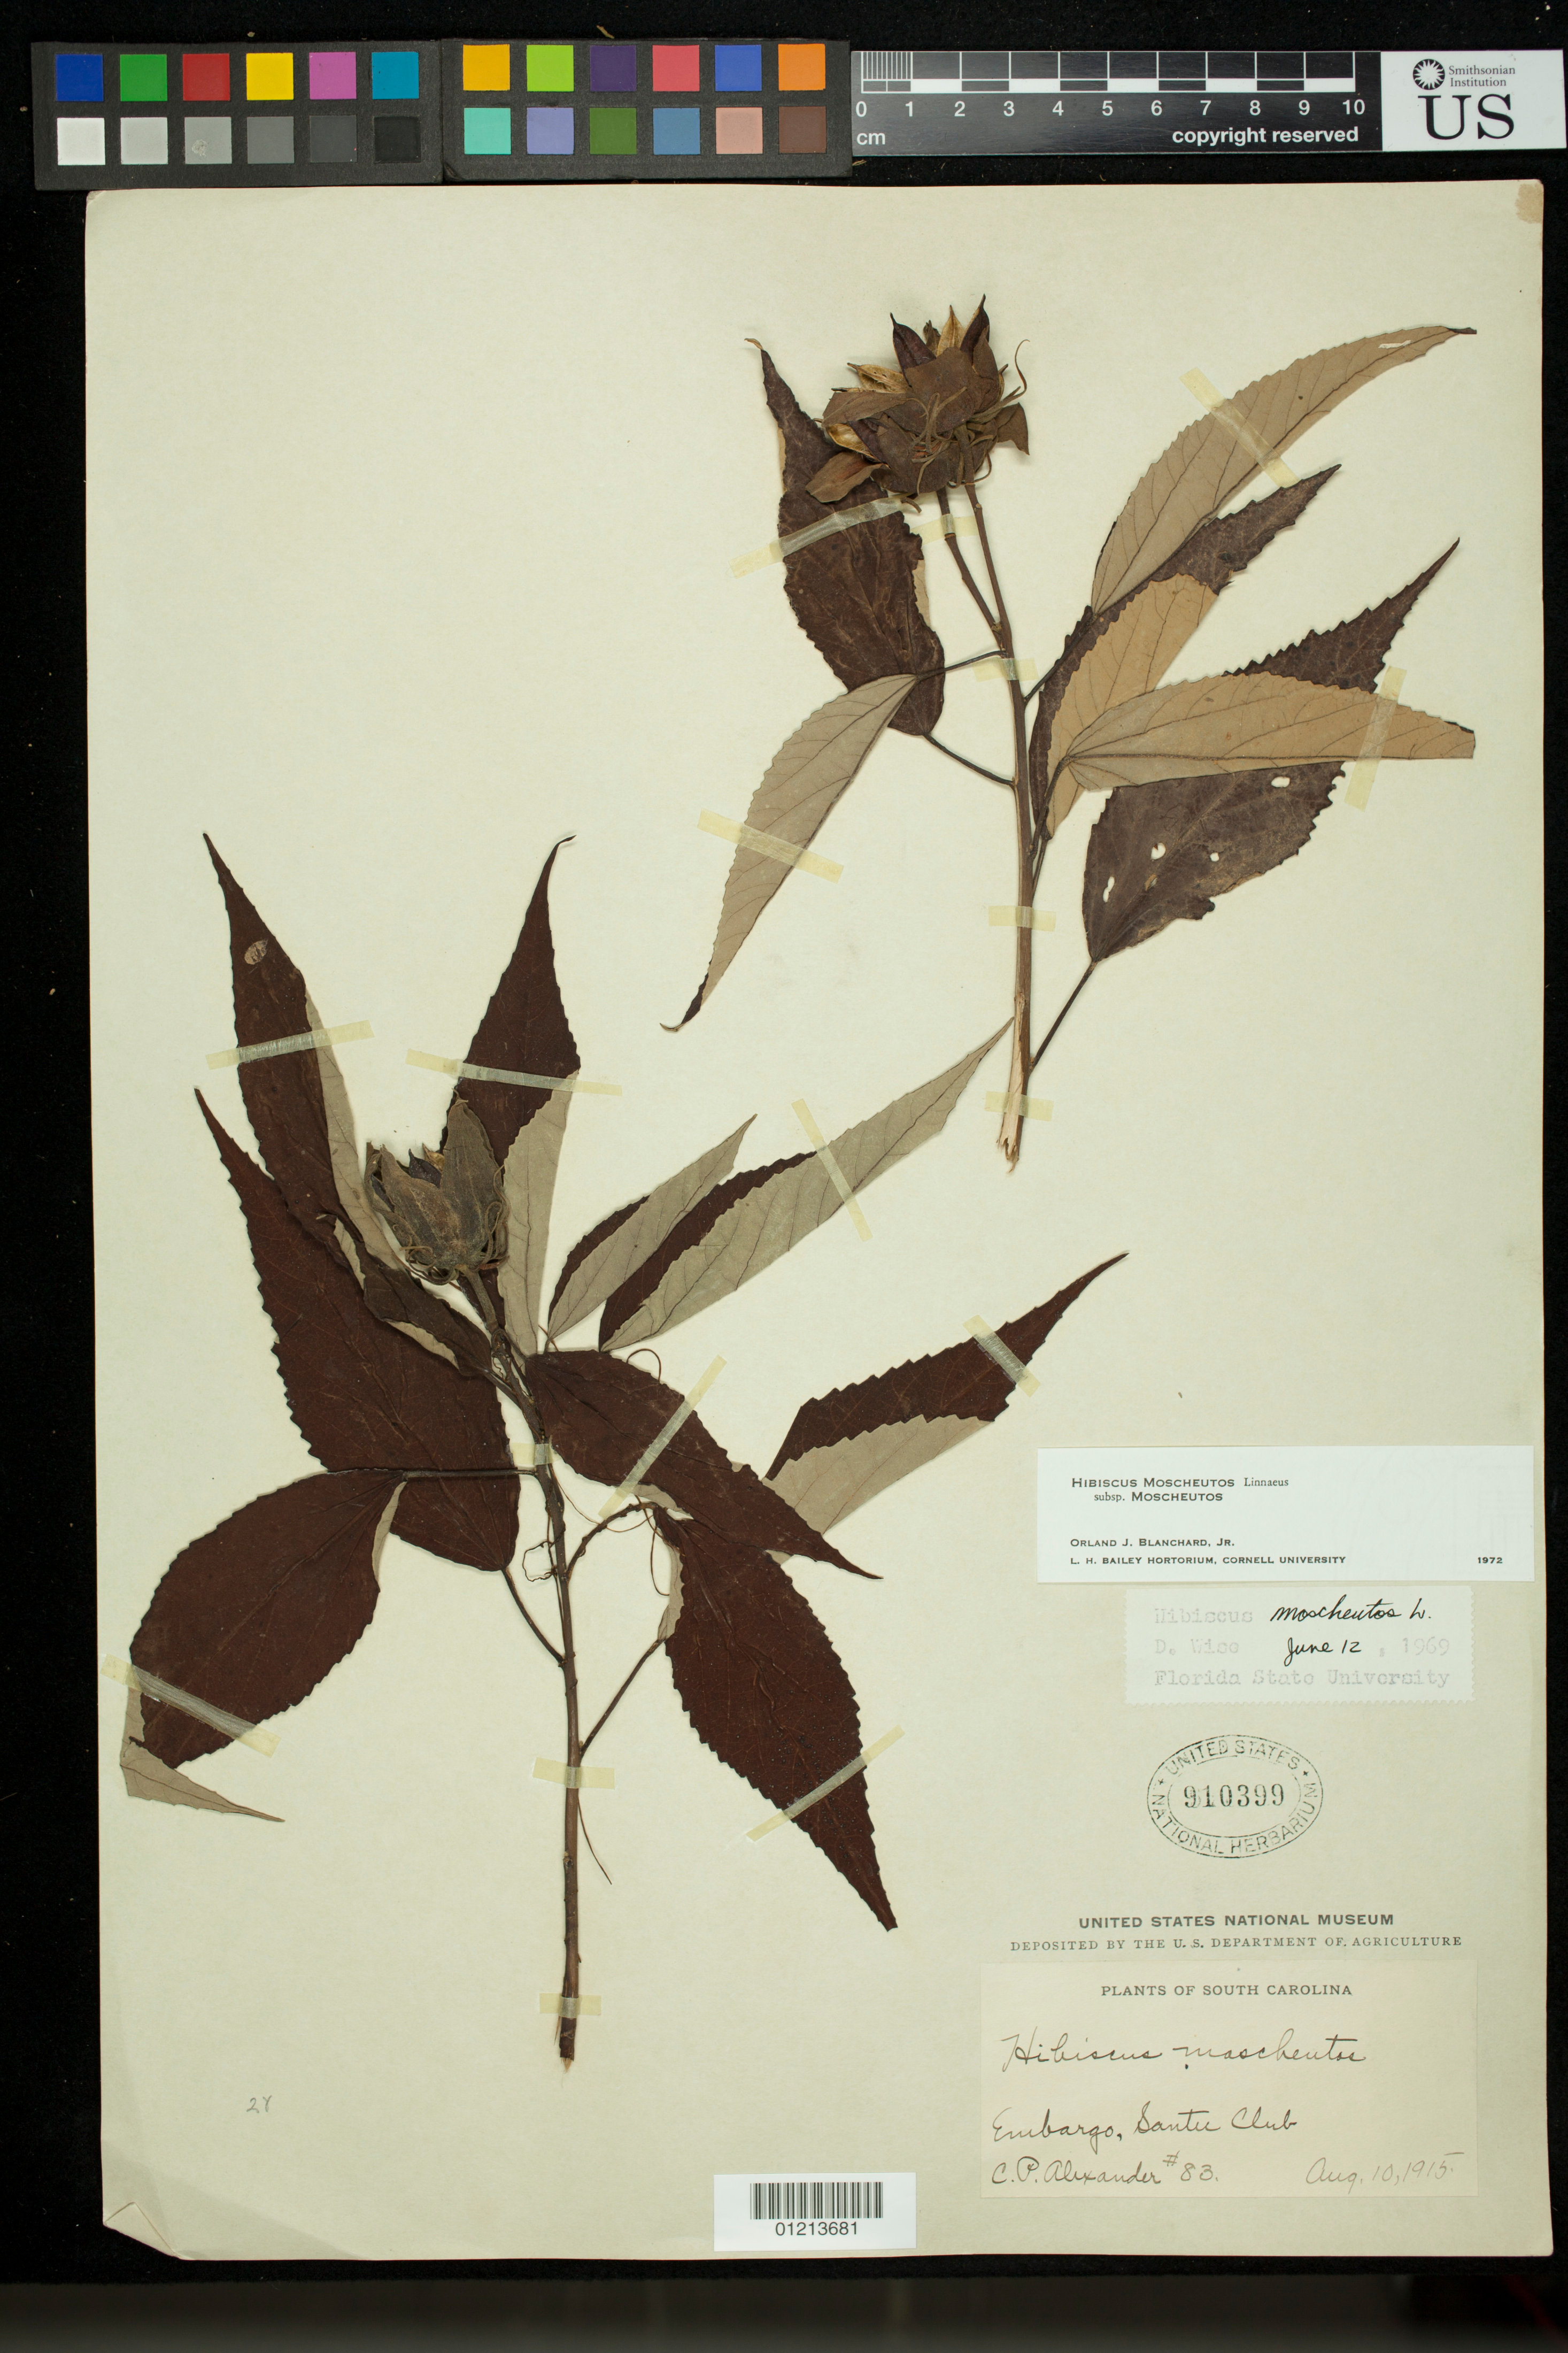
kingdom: Plantae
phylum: Tracheophyta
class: Magnoliopsida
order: Malvales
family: Malvaceae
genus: Hibiscus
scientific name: Hibiscus moscheutos subsp. lasiocarpos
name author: (Cav.) O.J. Blanch.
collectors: C. P. Alexander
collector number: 83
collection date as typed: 08 Oct 1915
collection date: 1915-10-08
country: United States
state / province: South Carolina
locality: Embargo, Santee Club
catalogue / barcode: US 910399